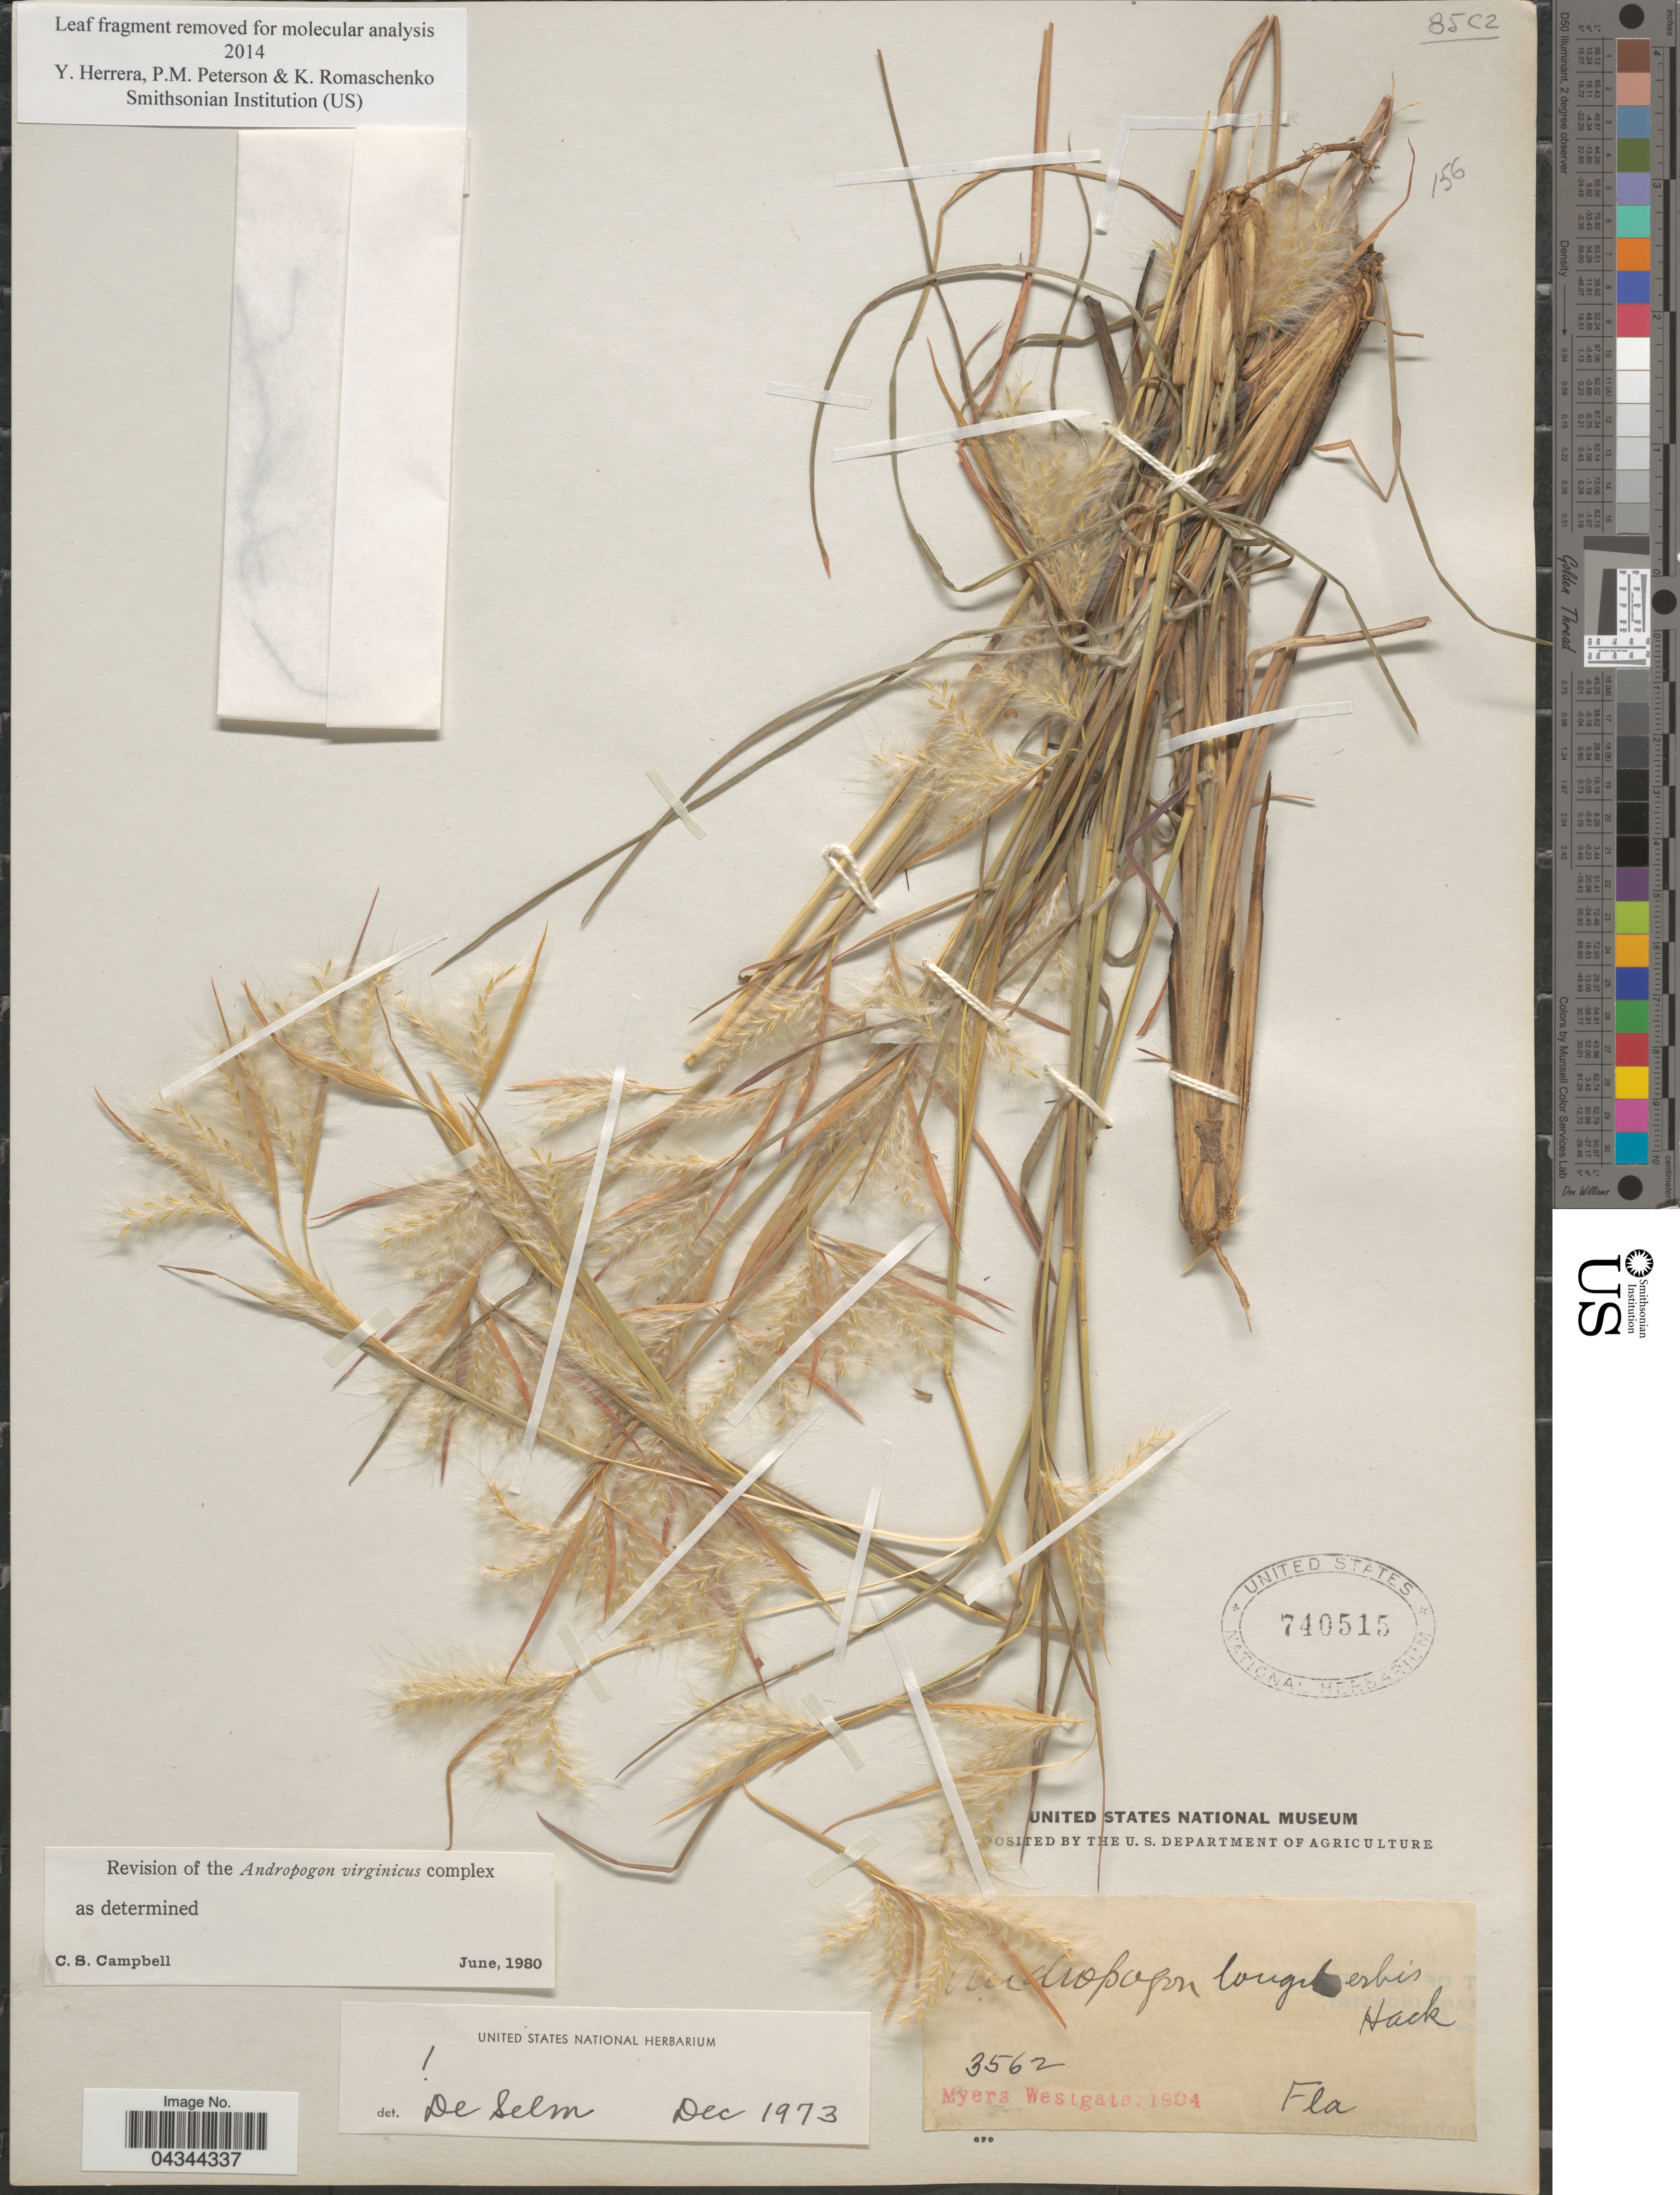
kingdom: Plantae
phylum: Tracheophyta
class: Liliopsida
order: Poales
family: Poaceae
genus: Andropogon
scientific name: Andropogon virginicus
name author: L.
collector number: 3562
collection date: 1904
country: United States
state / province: Florida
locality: Myers Westgate.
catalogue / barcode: US 740515